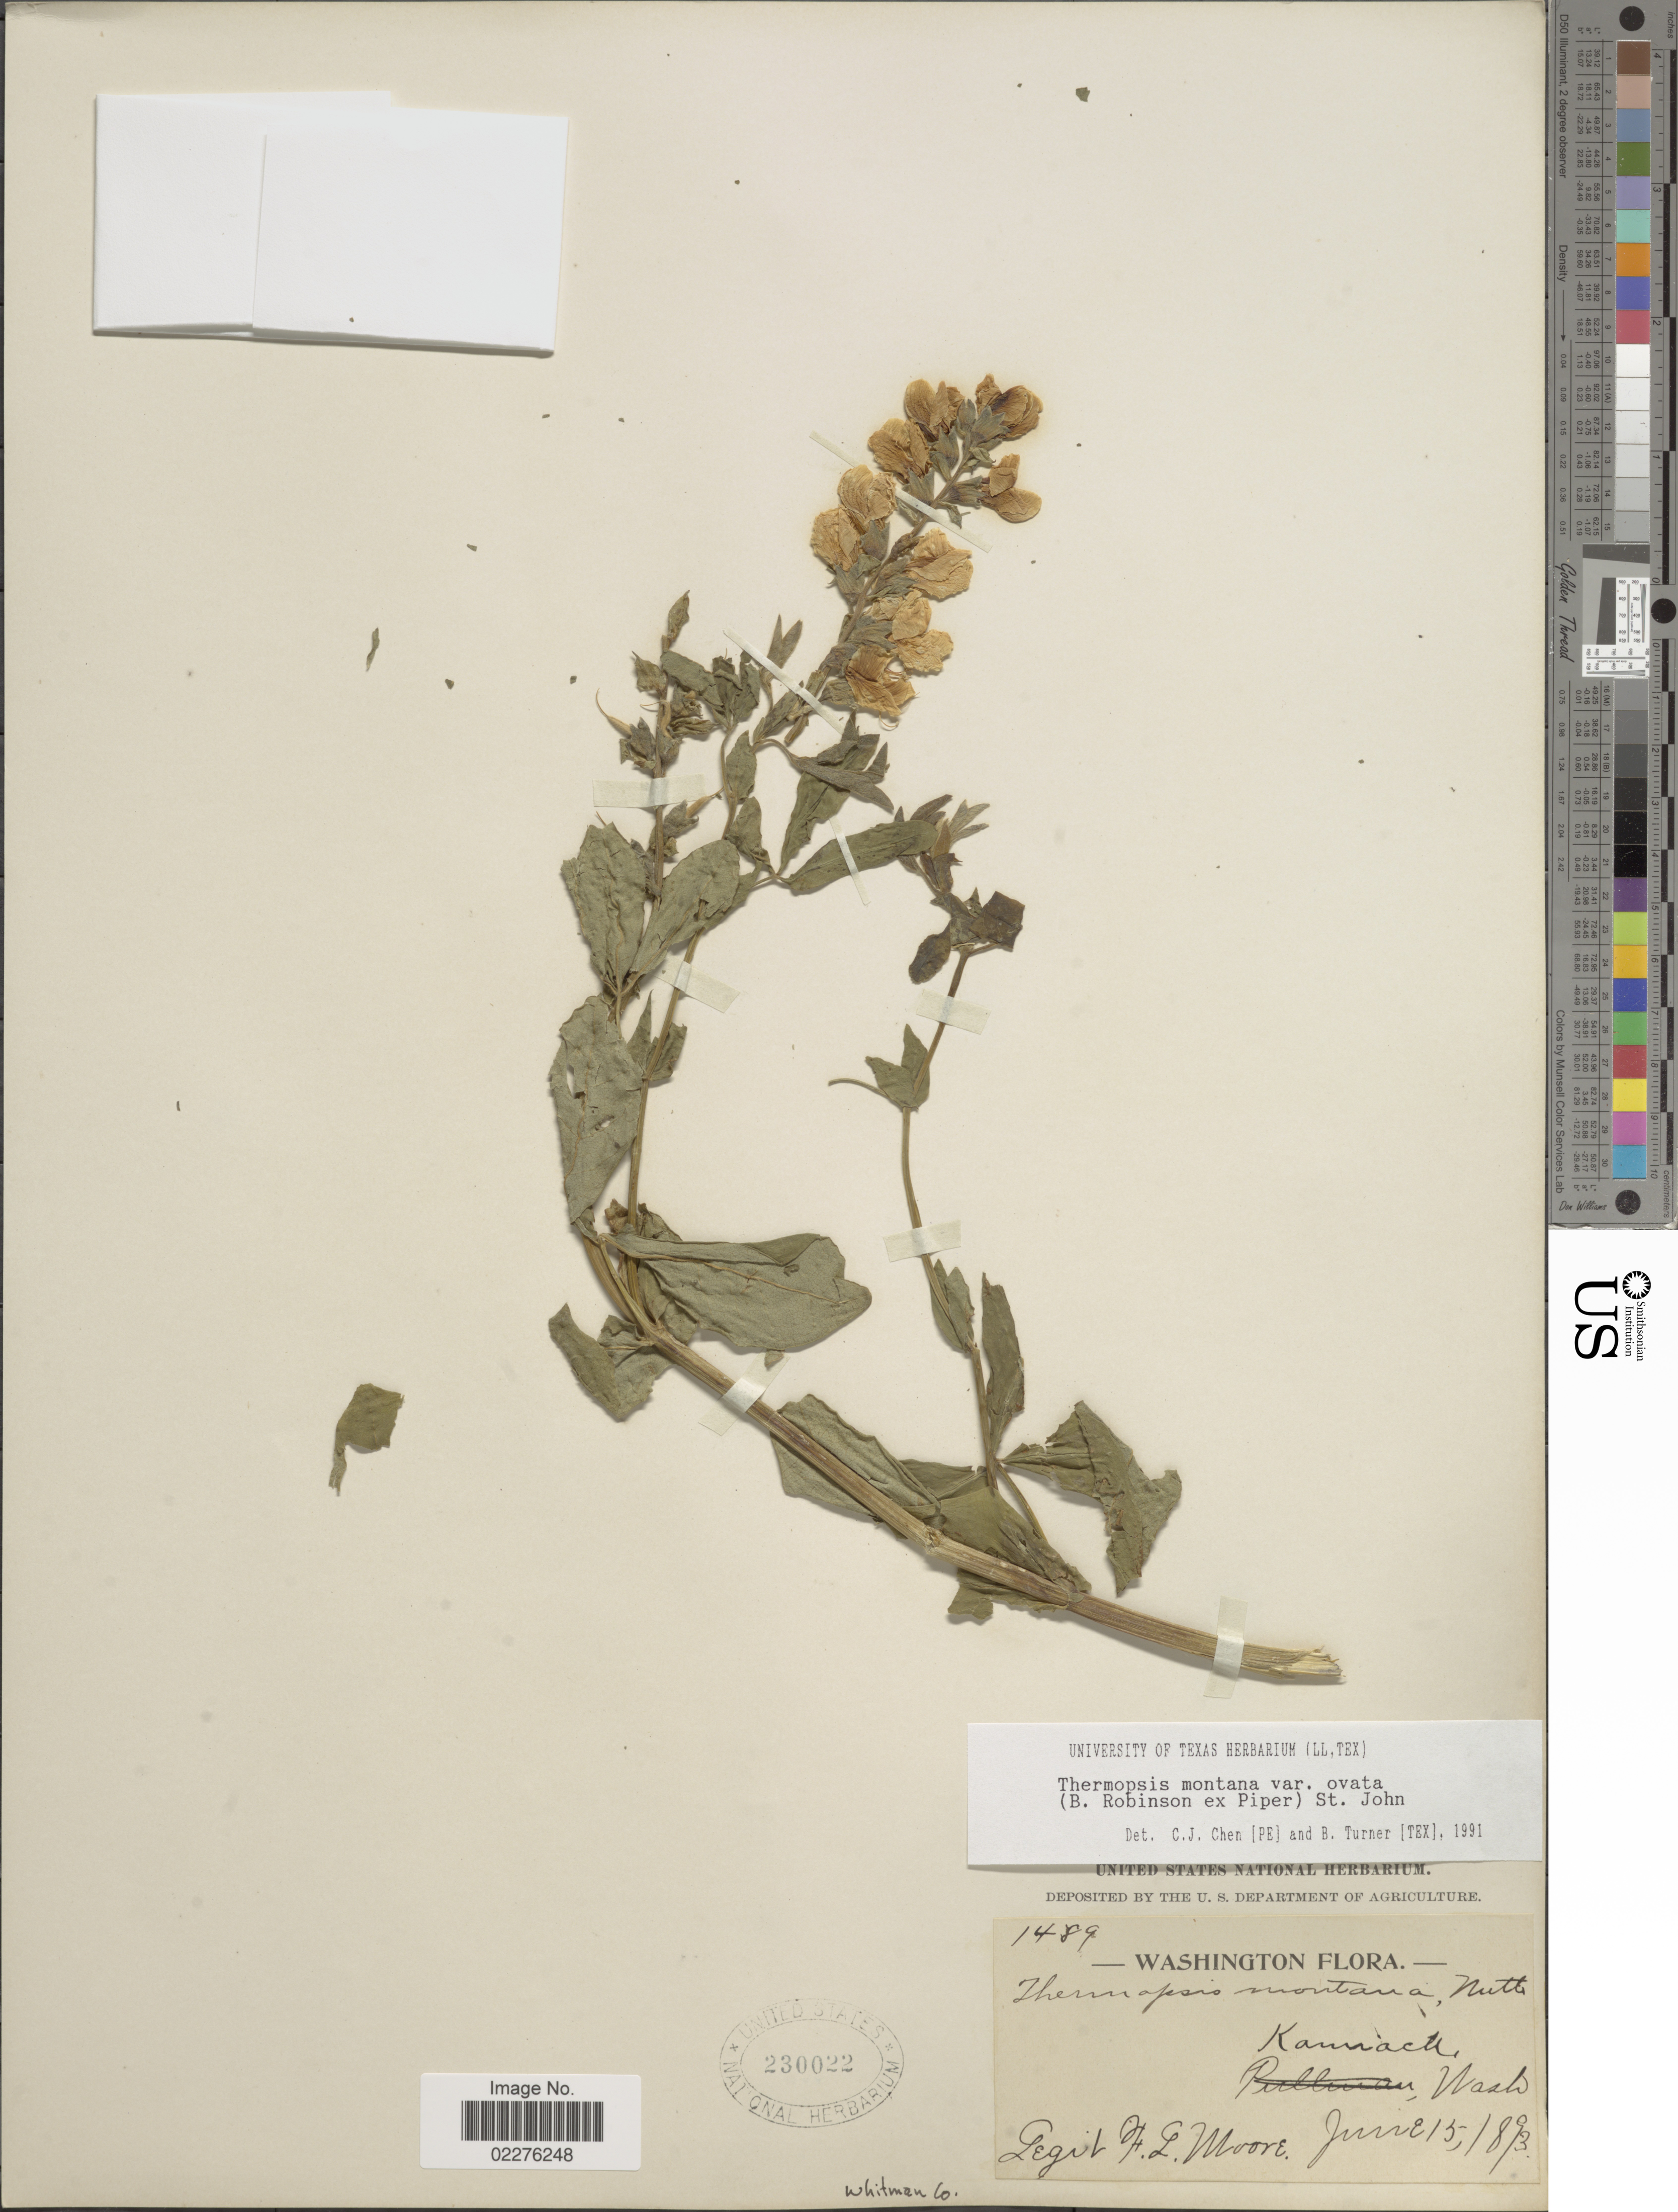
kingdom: Plantae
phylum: Tracheophyta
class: Magnoliopsida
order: Fabales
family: Fabaceae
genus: Thermopsis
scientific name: Thermopsis montana var. ovata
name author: (B.L. Rob. ex Piper) H. St. John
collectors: F. Moore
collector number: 1489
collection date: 1893-06-15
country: United States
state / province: Washington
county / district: Whitman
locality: Kannack, Whitman Co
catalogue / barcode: US 230022